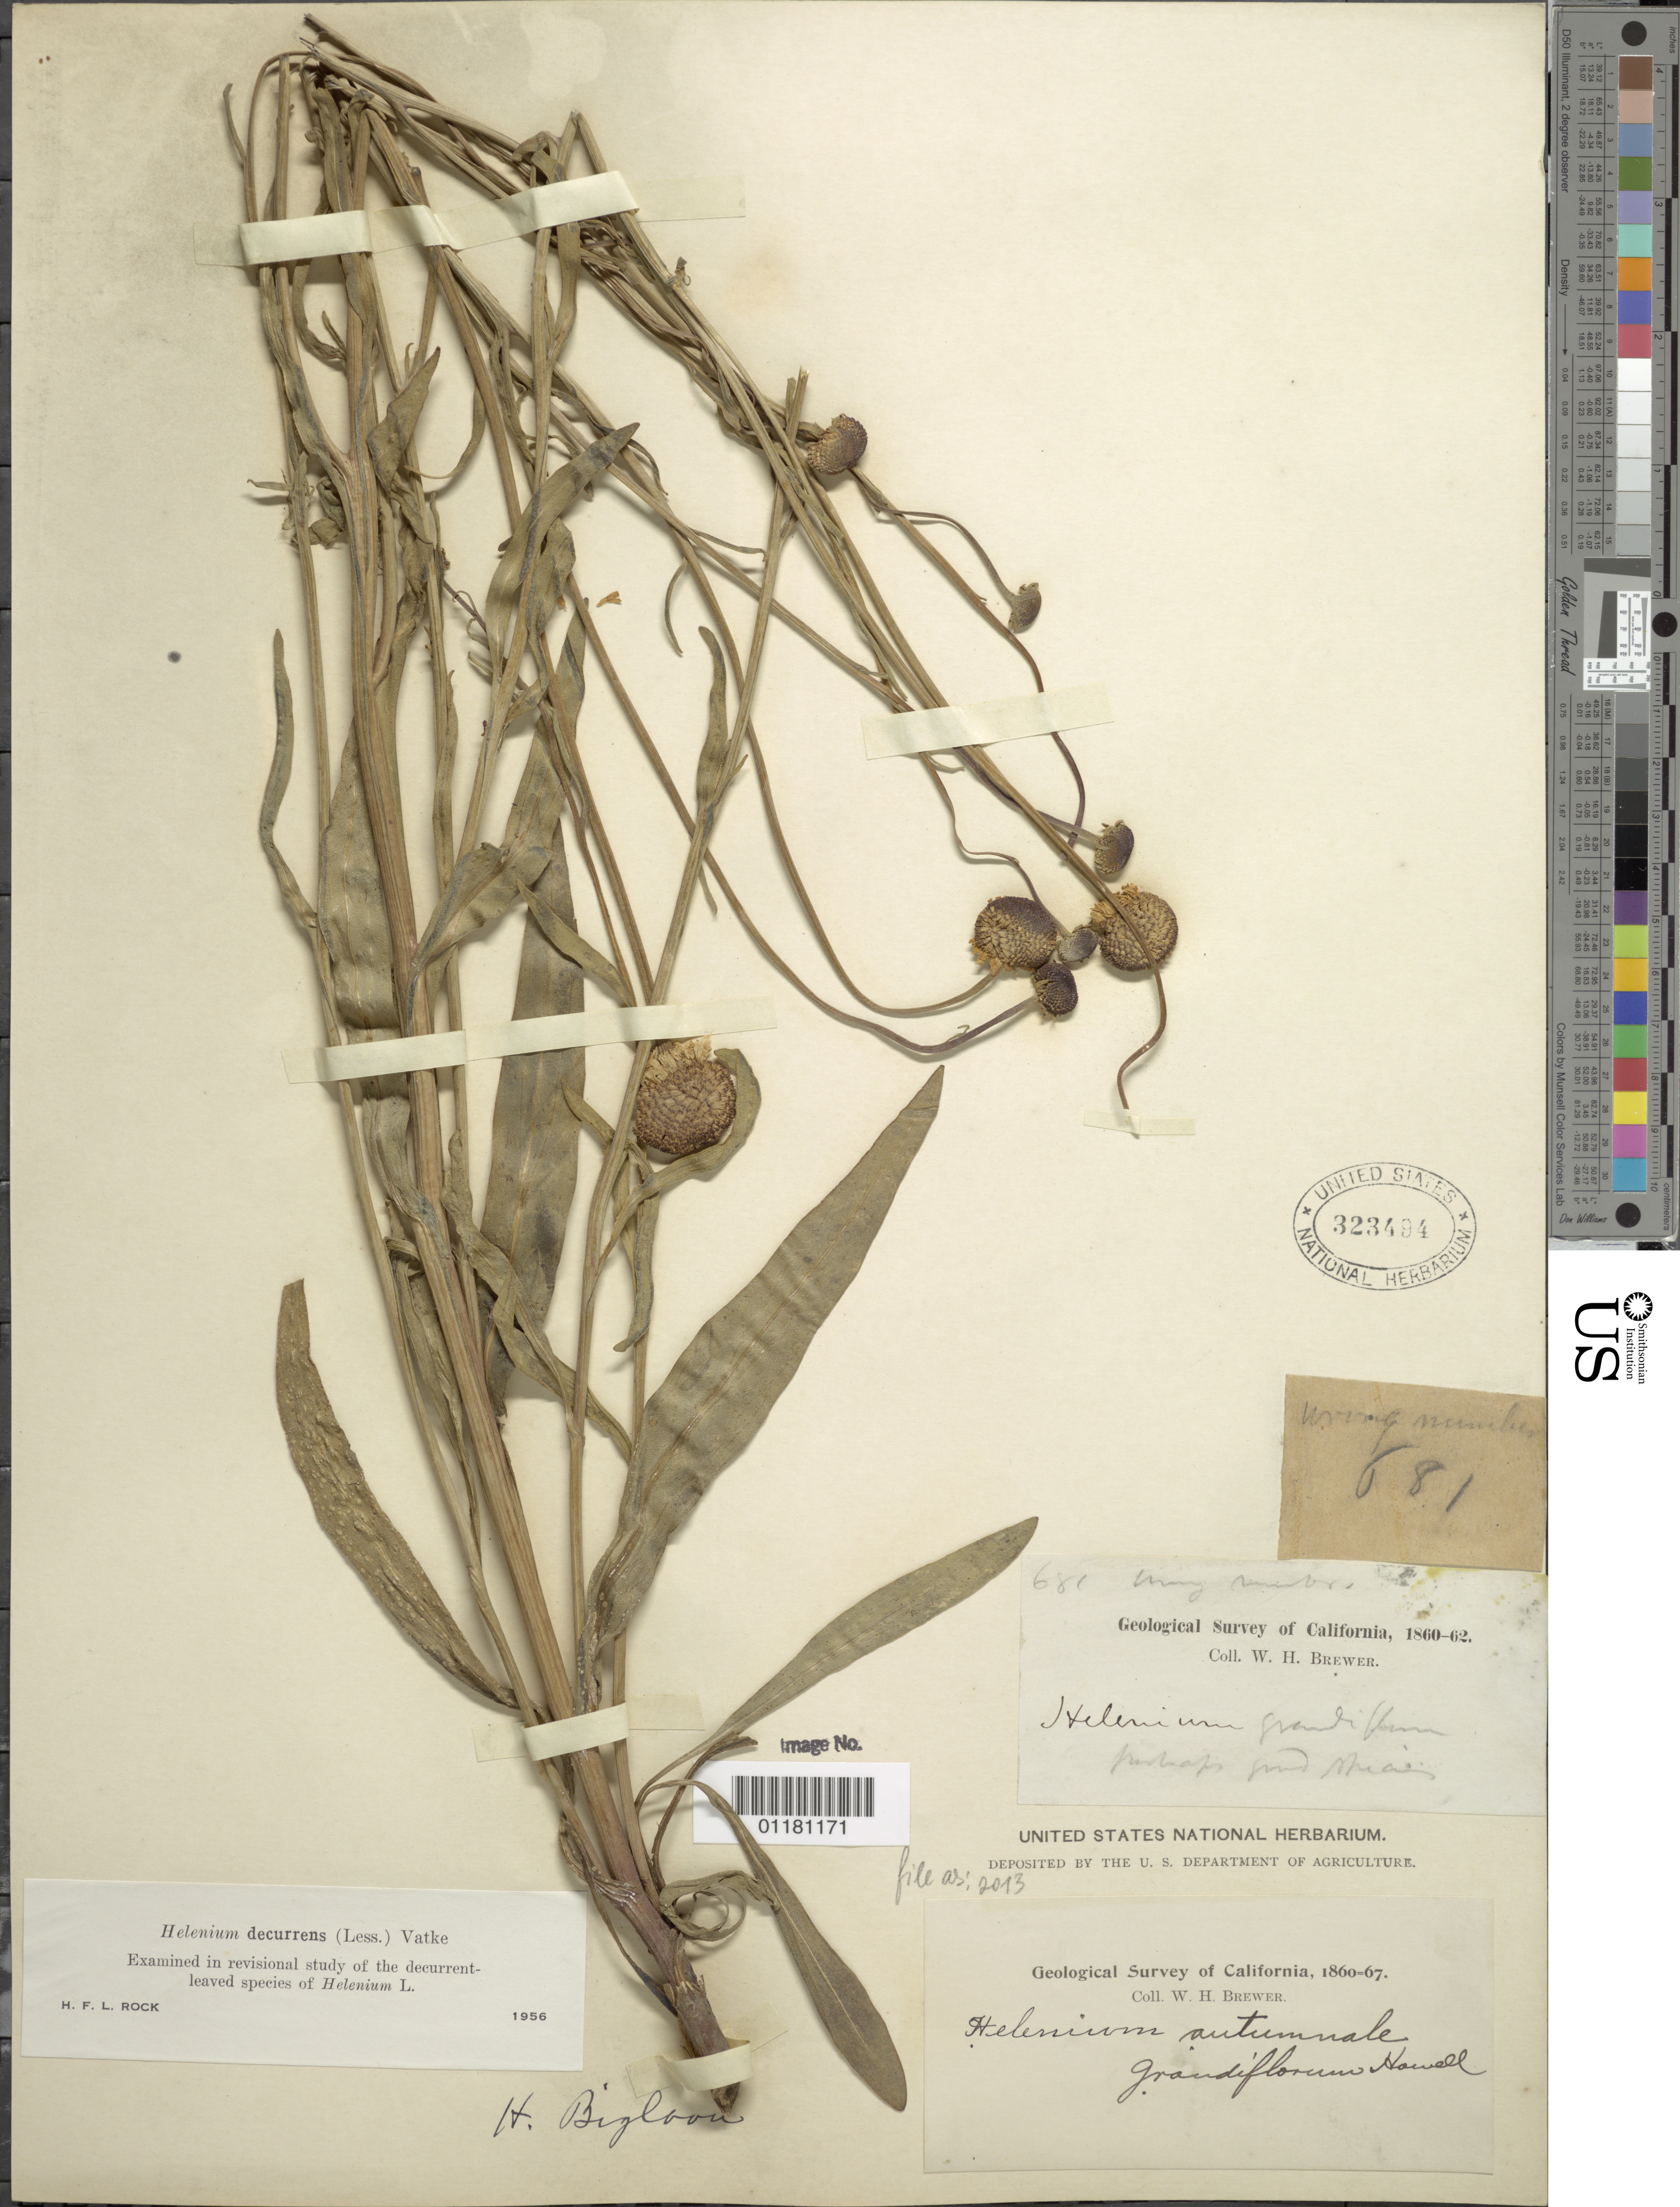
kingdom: Plantae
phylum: Tracheophyta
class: Magnoliopsida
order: Asterales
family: Asteraceae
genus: Helenium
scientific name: Helenium autumnale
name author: L.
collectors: W. H. Brewer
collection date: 1860/1867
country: United States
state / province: California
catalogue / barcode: US 323494